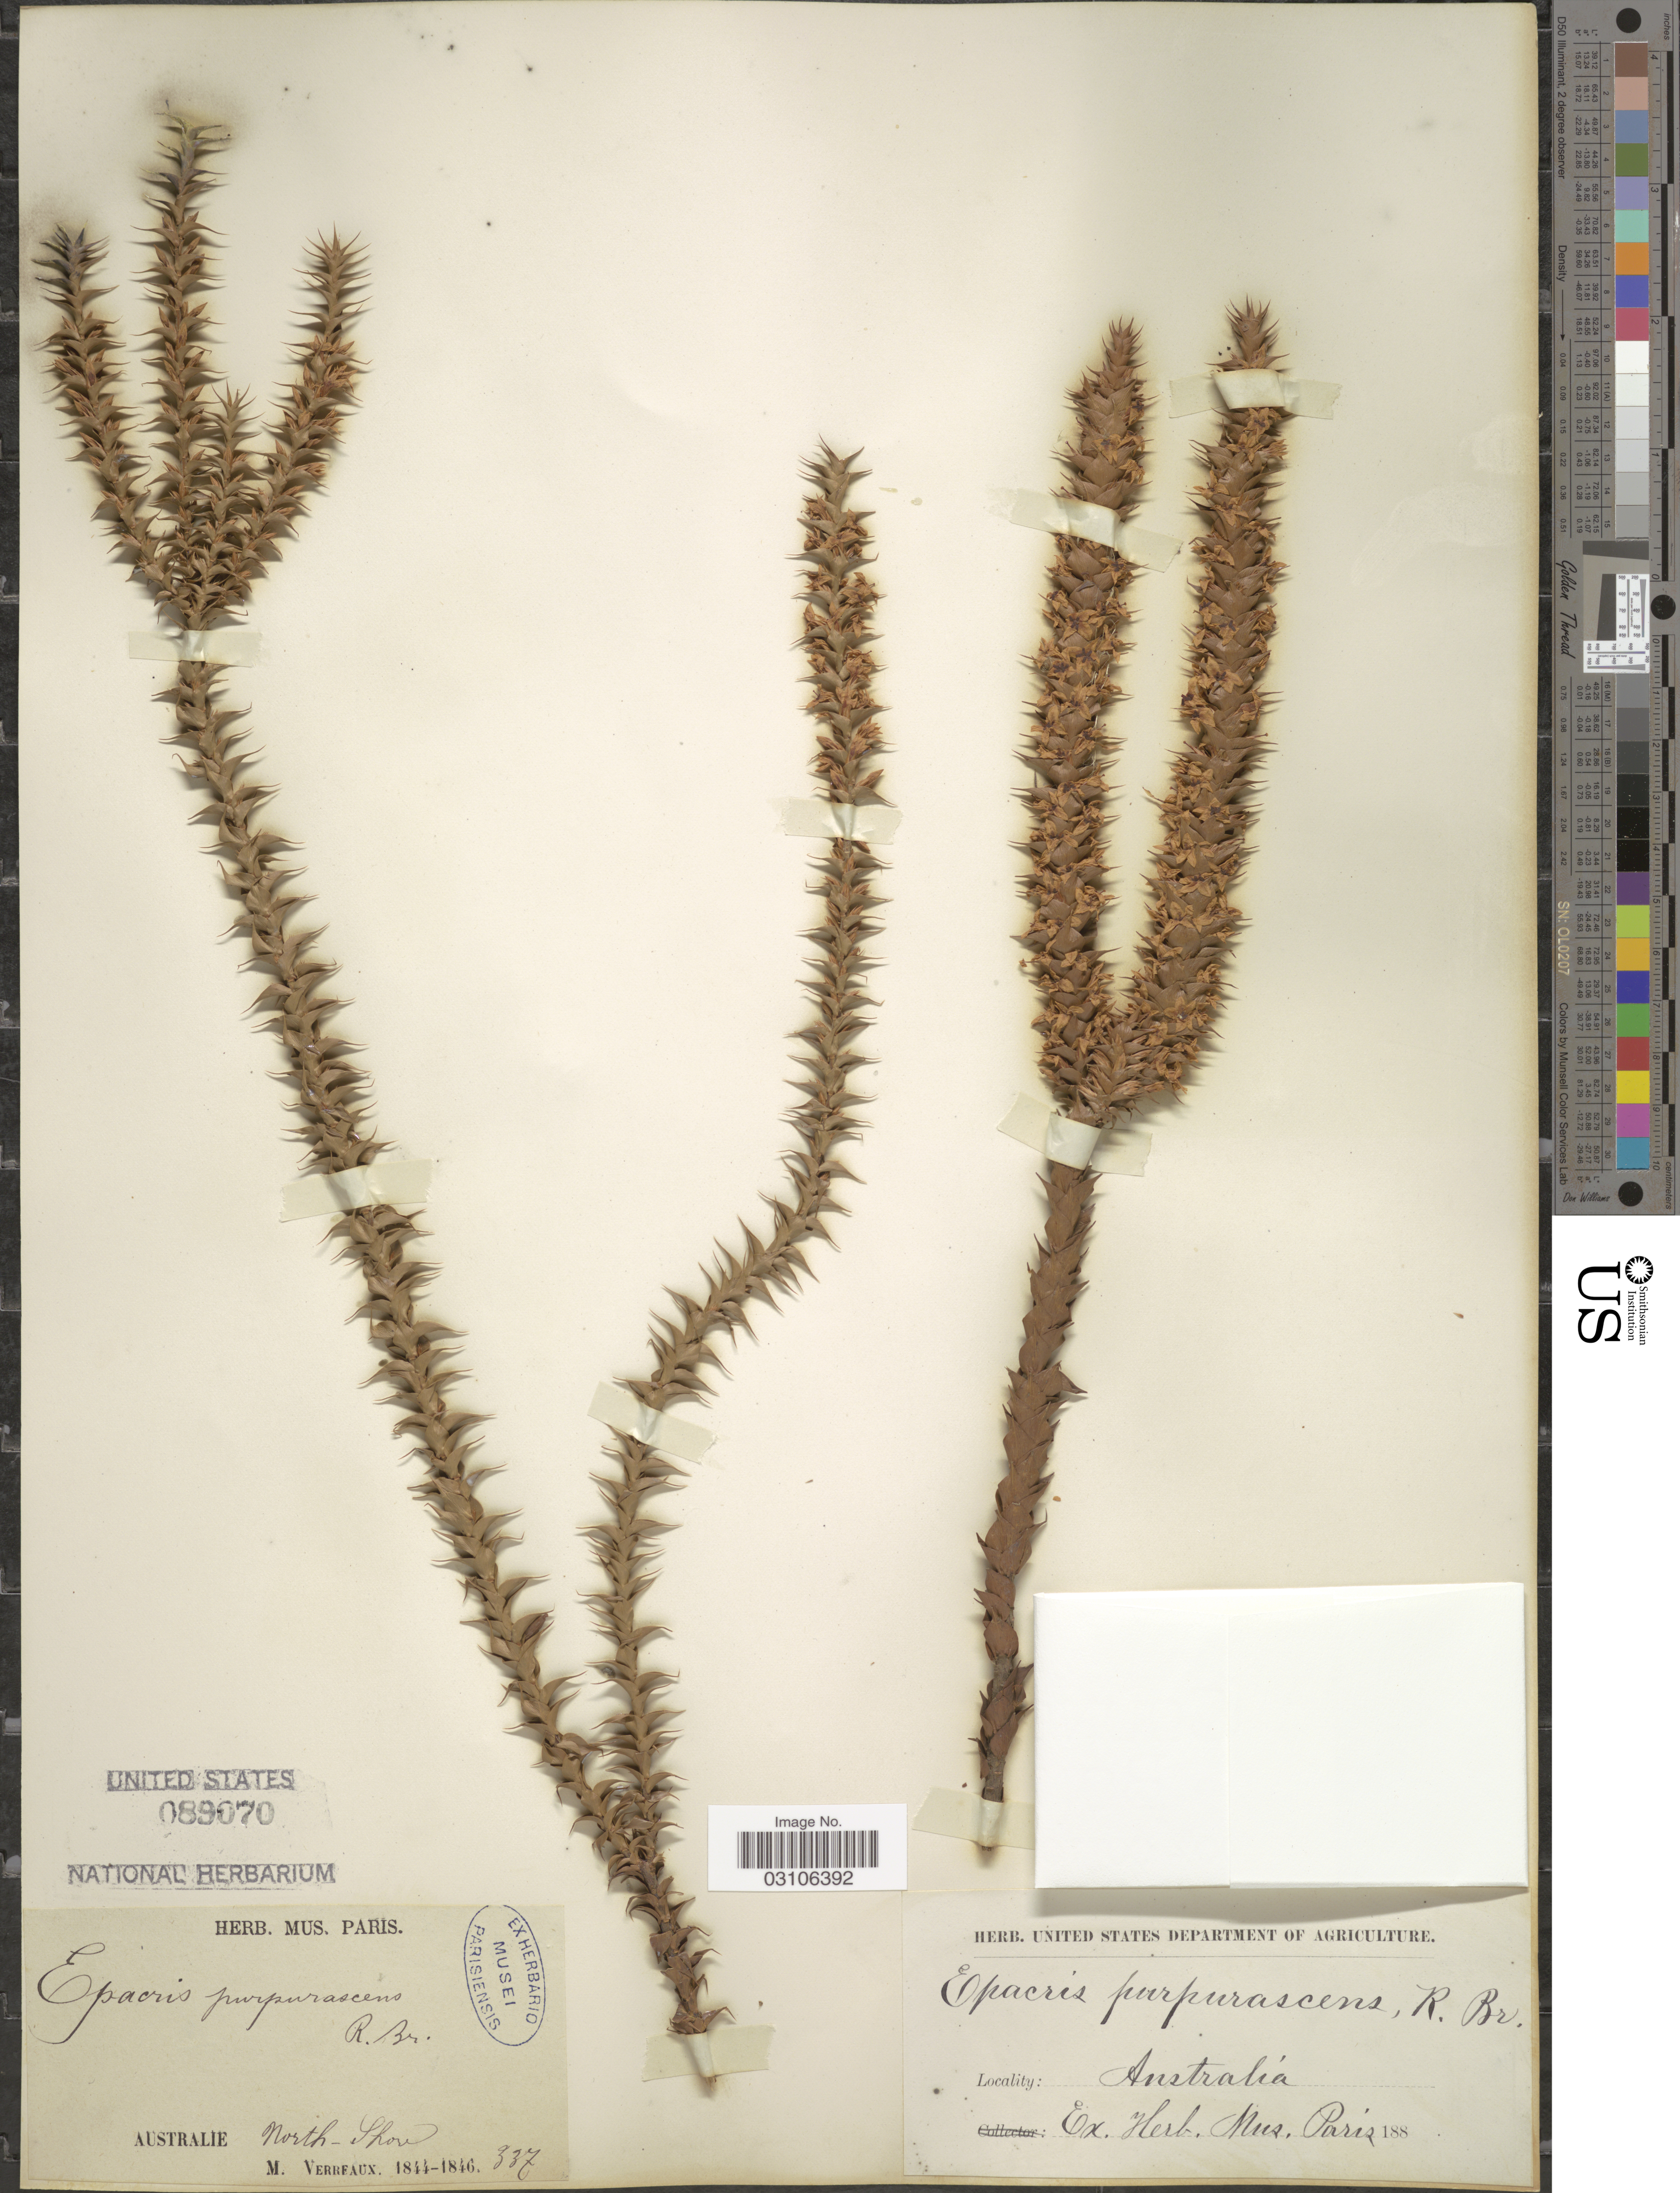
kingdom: Plantae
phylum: Tracheophyta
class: Magnoliopsida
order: Ericales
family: Ericaceae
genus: Epacris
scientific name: Epacris purpurascens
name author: Sims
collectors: M. Verreaux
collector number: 337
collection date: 1844/1846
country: Australia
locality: North-Shore.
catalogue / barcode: US 89070